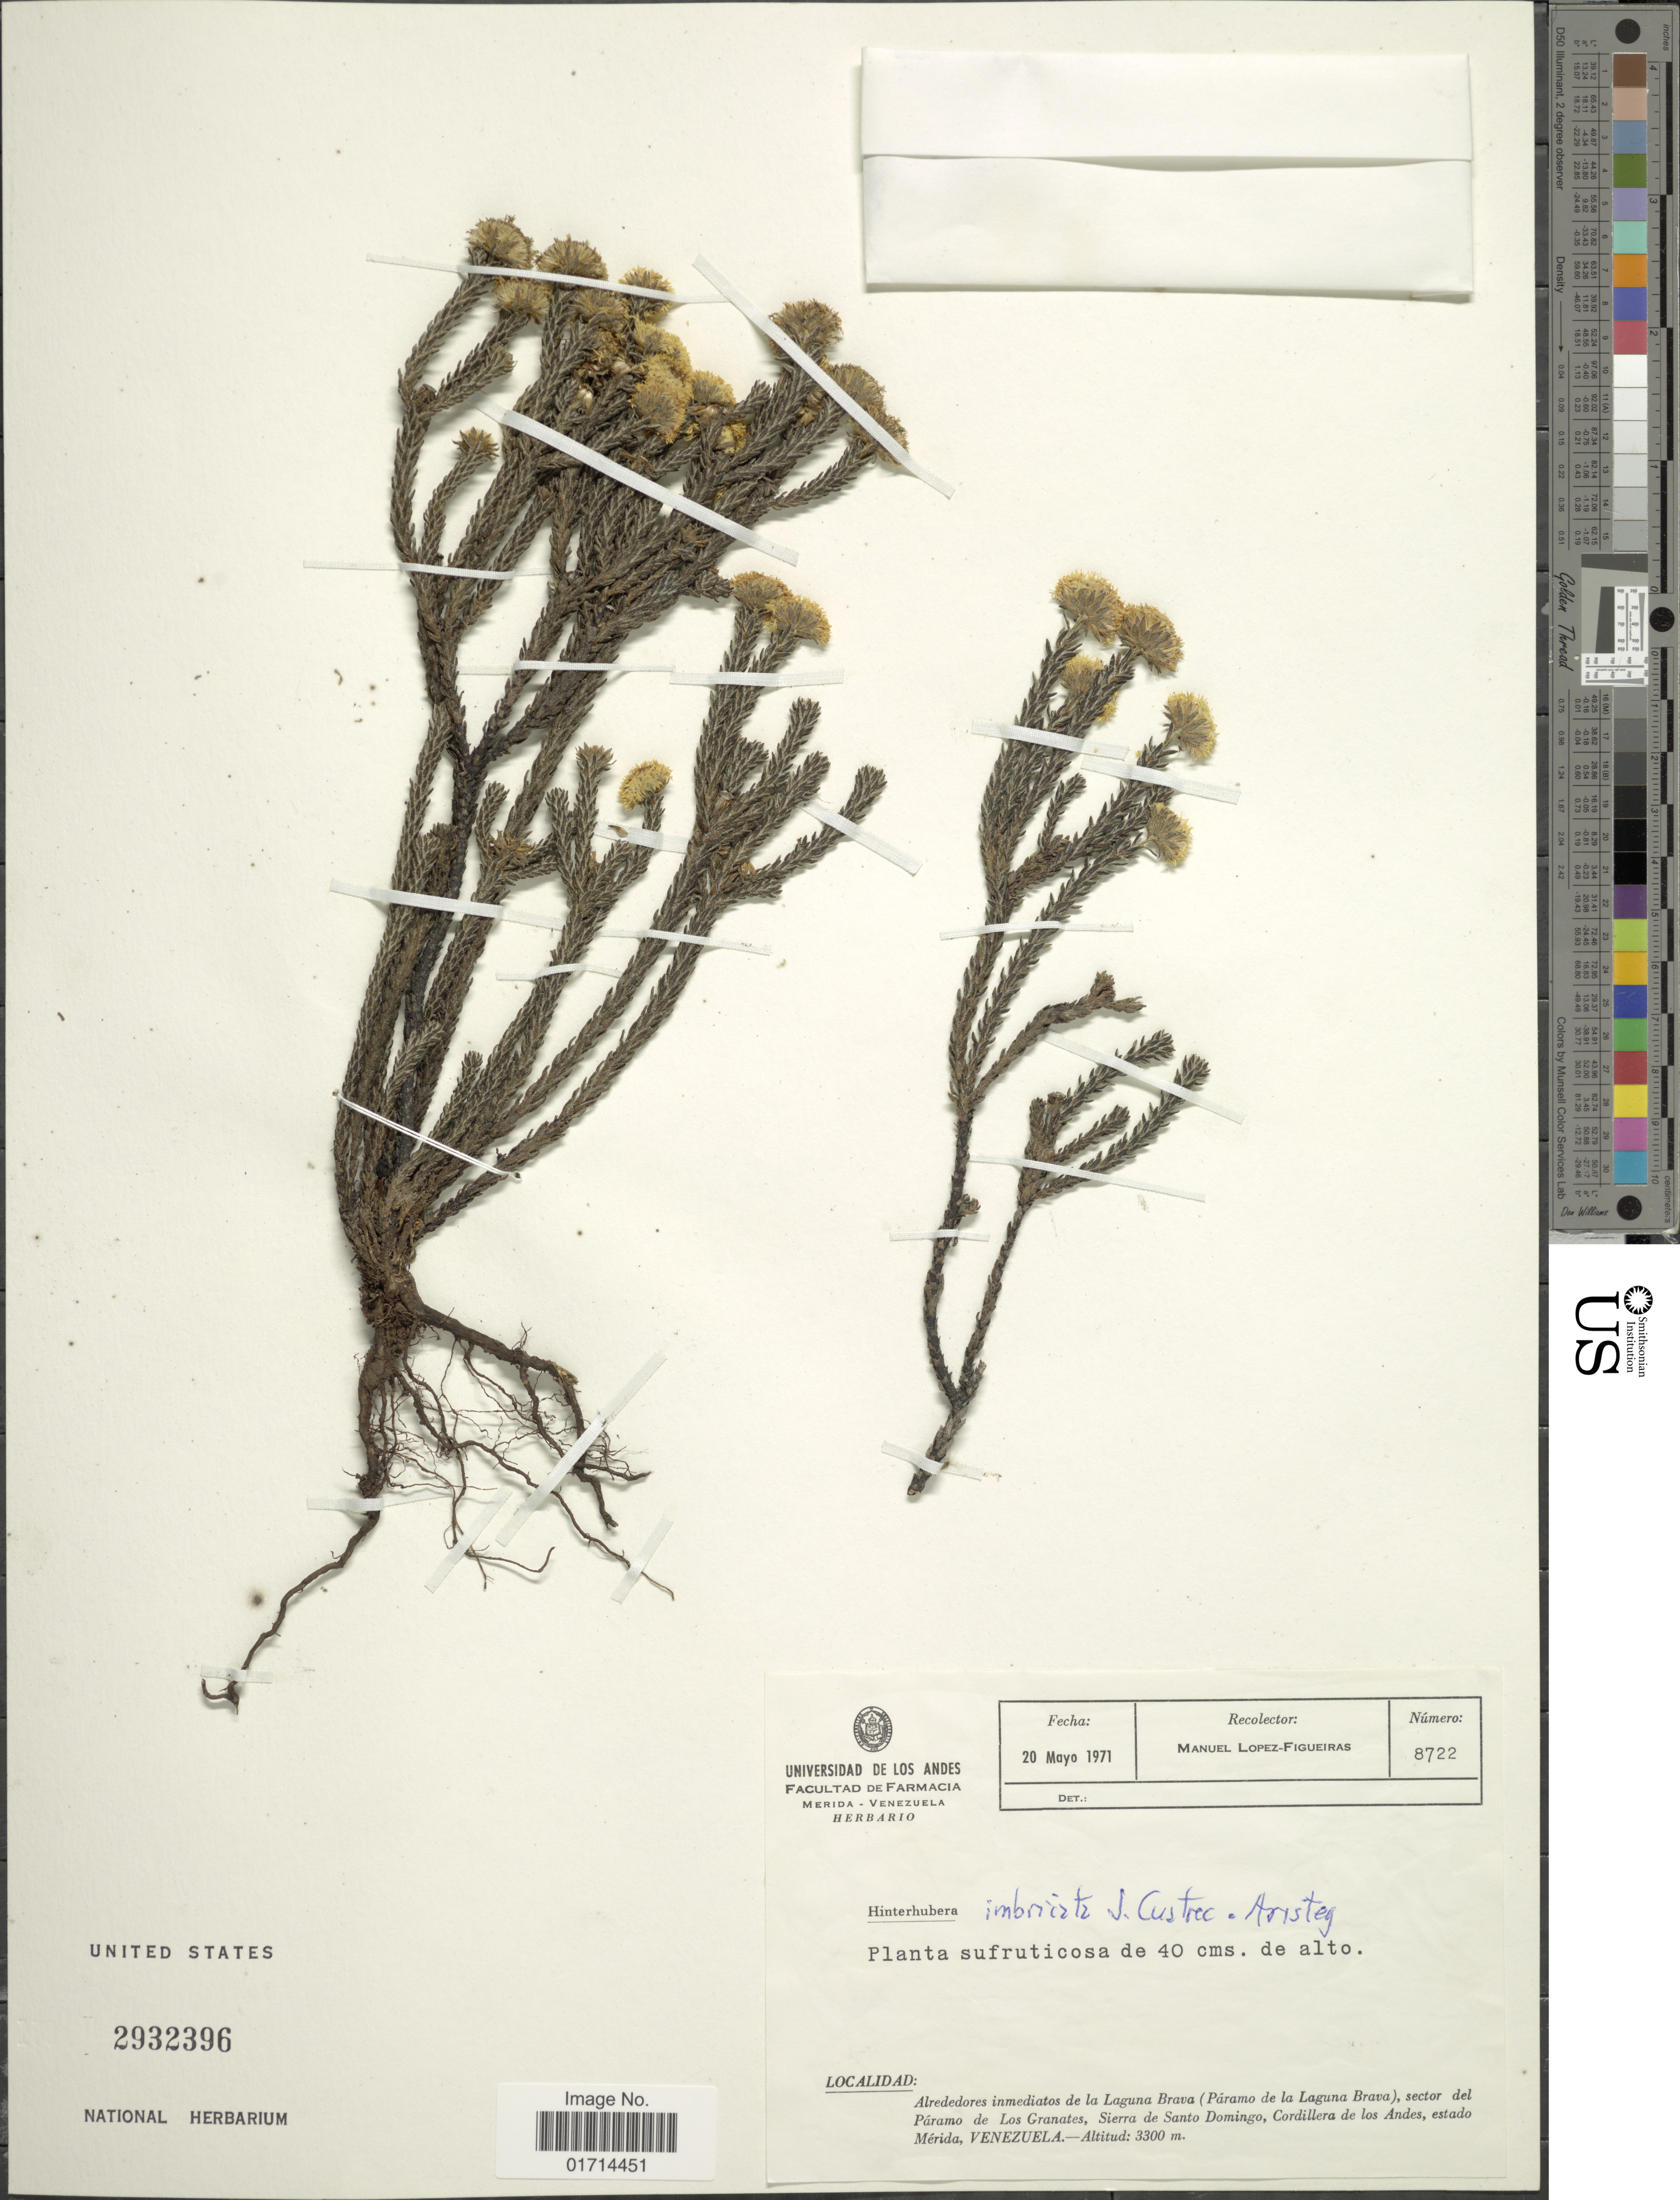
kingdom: Plantae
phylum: Tracheophyta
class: Magnoliopsida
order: Asterales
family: Asteraceae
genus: Hinterhubera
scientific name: Hinterhubera imbricata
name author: Cuatrec. & Aristeg.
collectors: M. Lopéz-F.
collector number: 8722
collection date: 1971-05-20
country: Venezuela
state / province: Mérida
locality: Alrededores inmediatos de la Laguna Brava (Paramo de la Laguna Brava), sector del Paramo de Los Granates, Sierra de Santo domingo, Cordillera de los Andes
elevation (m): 3300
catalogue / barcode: US 2932396